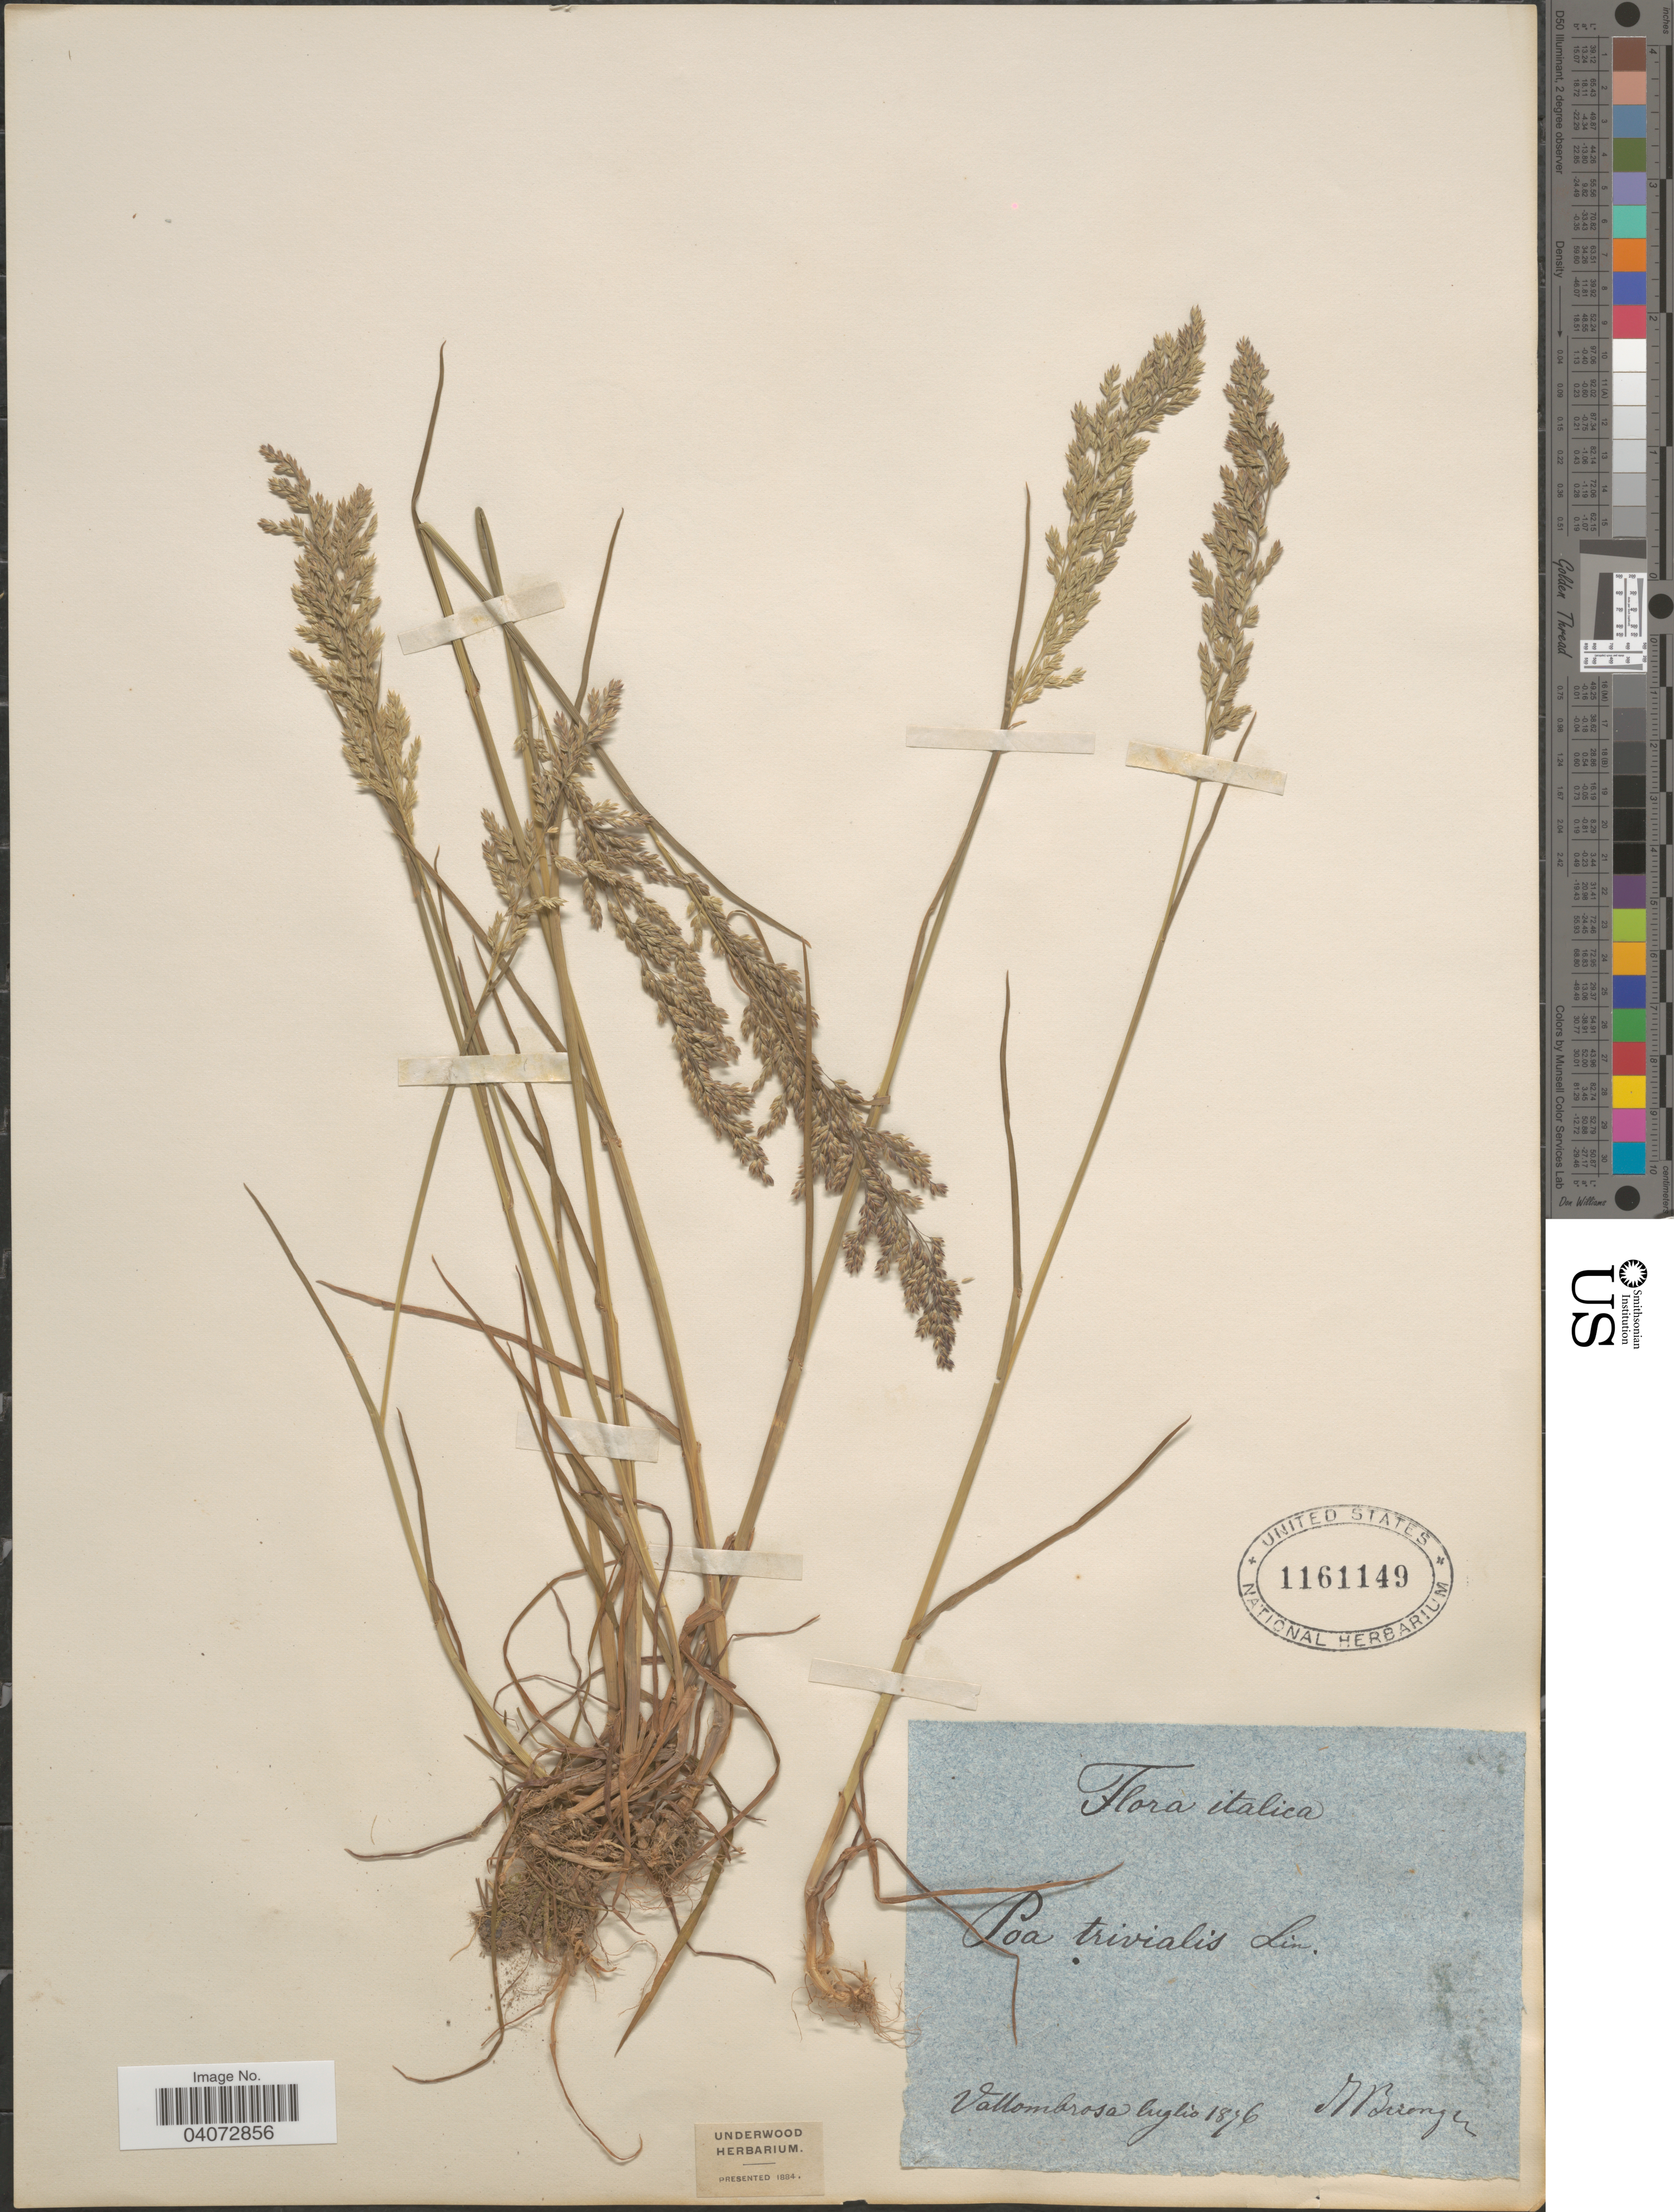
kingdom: Plantae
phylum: Tracheophyta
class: Liliopsida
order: Poales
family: Poaceae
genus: Poa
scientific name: Poa trivialis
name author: L.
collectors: N. Beronger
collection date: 1876-07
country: Italy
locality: Italica. Vallombrosa.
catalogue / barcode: US 1161149